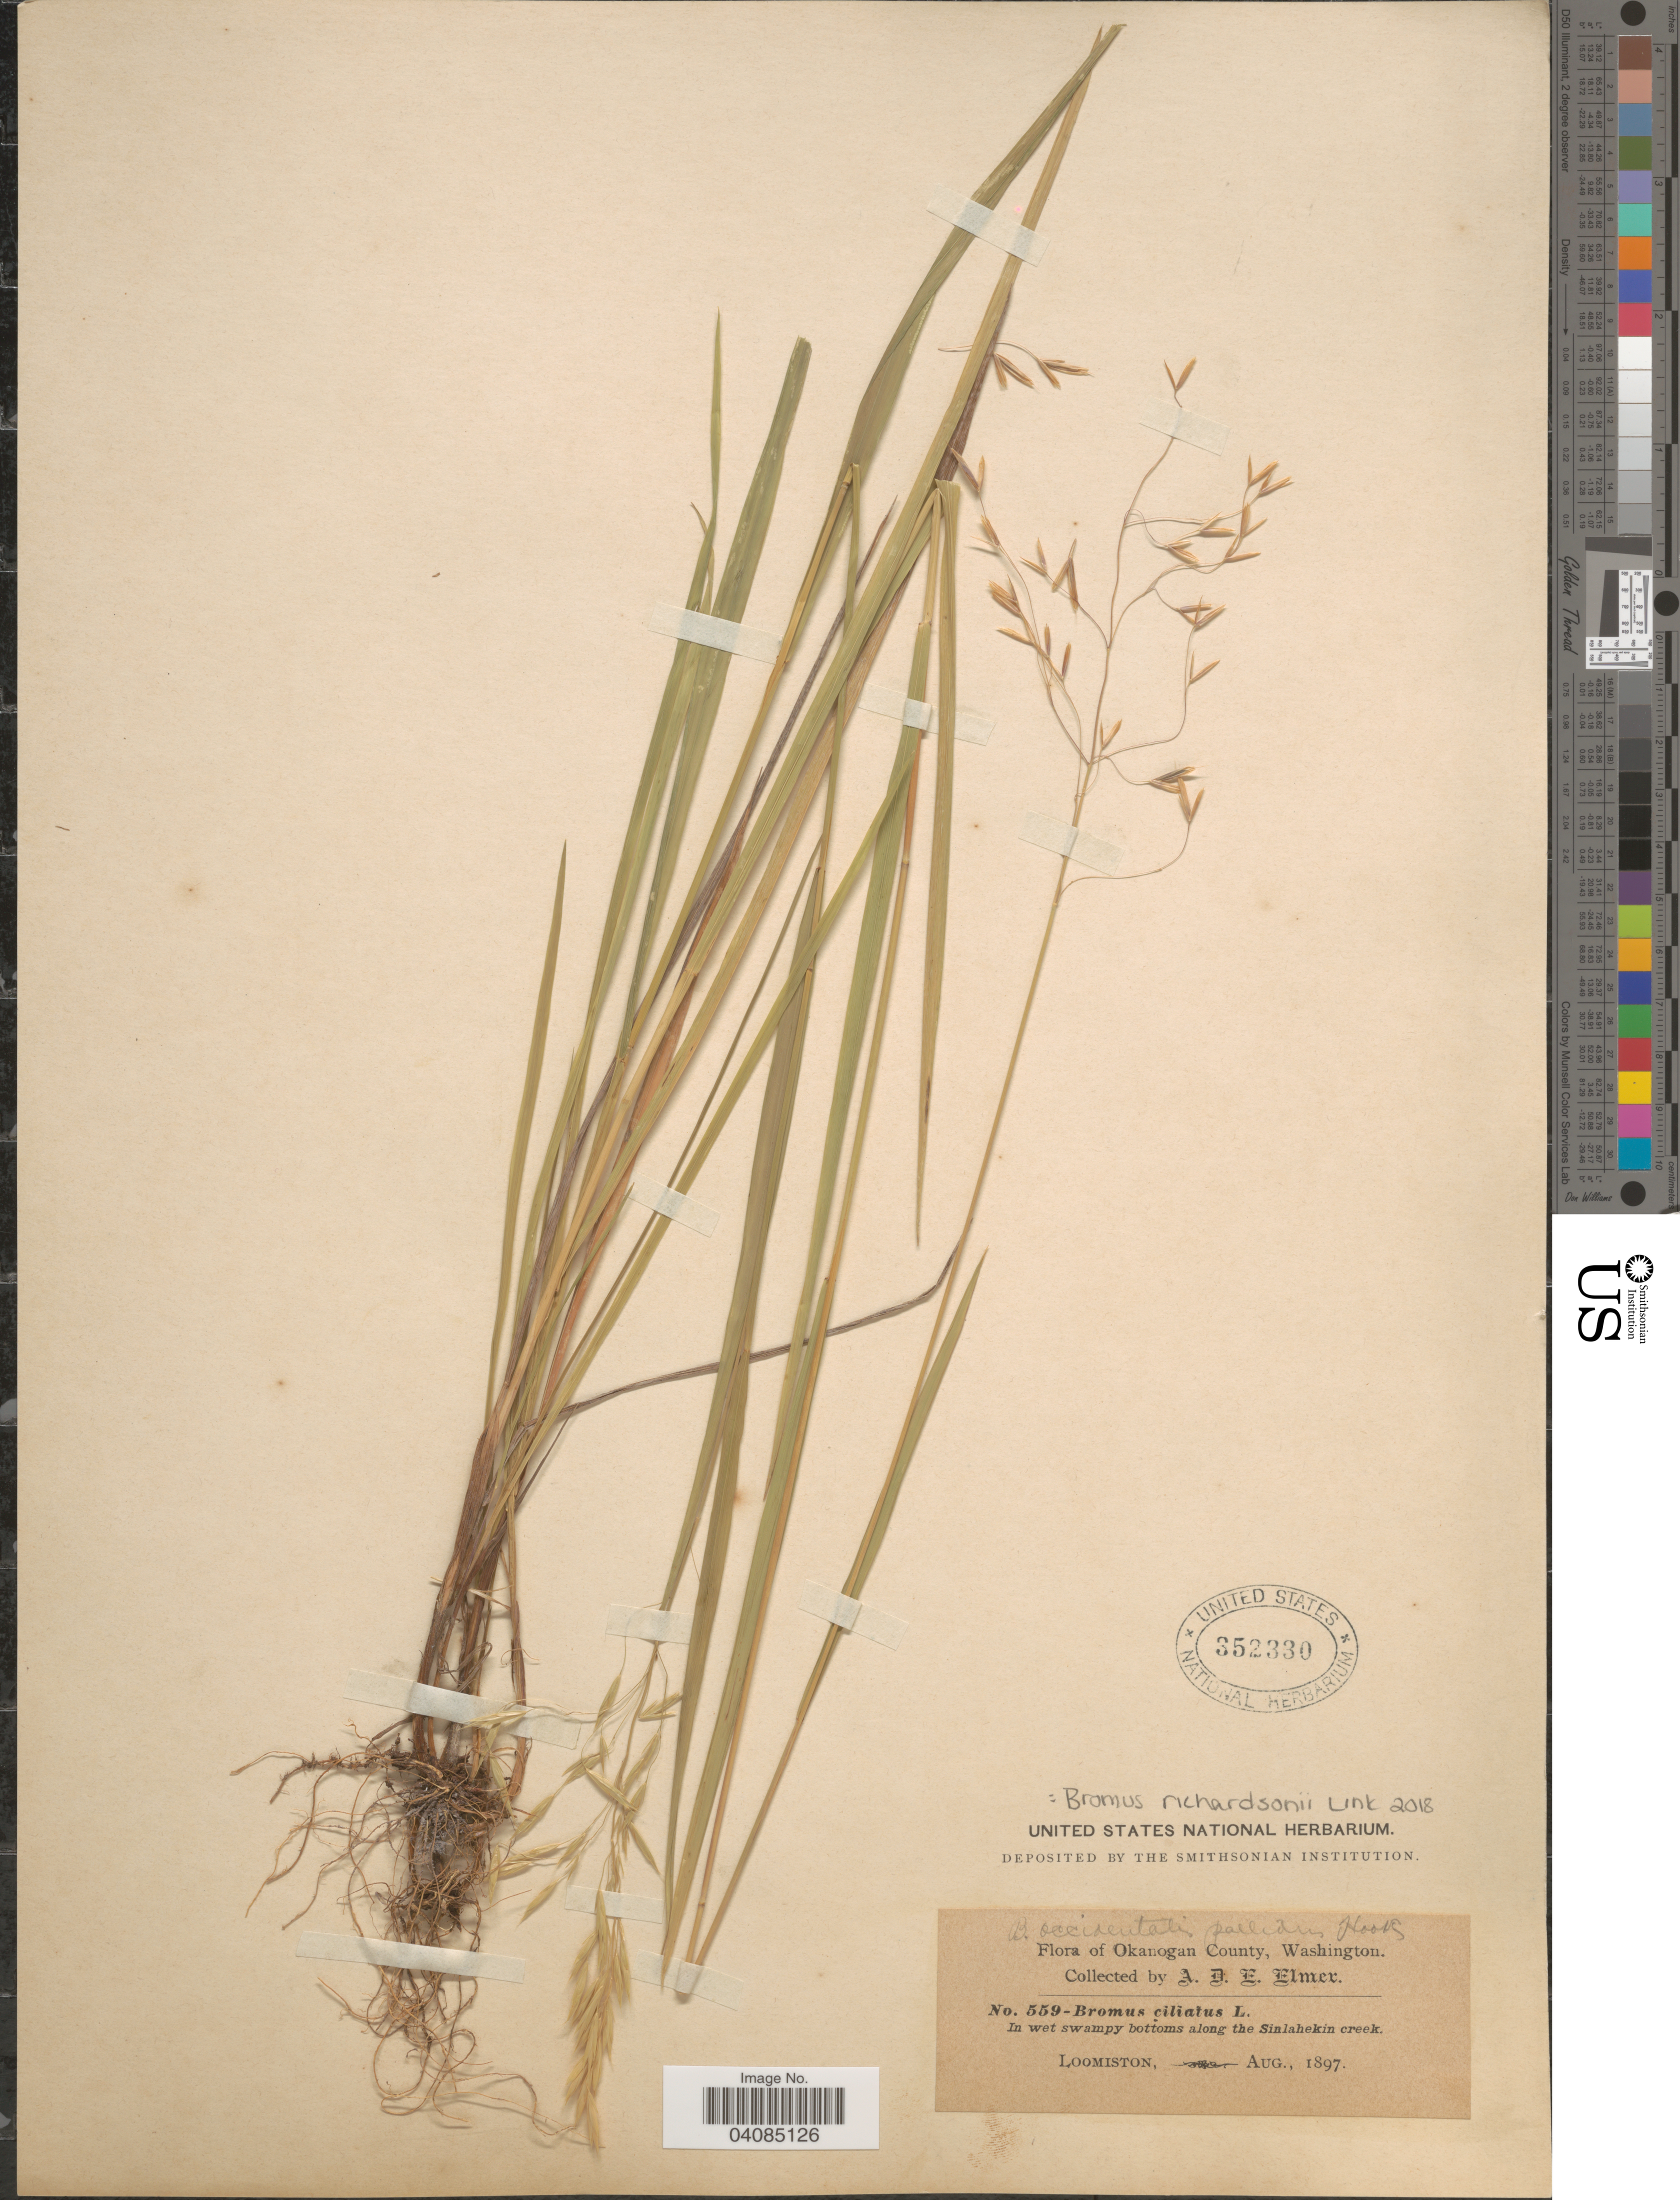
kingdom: Plantae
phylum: Tracheophyta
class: Liliopsida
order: Poales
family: Poaceae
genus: Bromus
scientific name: Bromus richardsonii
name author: Link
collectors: A. D. E. Elmer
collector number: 559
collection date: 1897-08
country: United States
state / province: Washington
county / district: Okanogan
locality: Okanogan County. In wet swampy bottoms along the Sinlahekin creek. Loomiston.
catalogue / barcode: US 352330